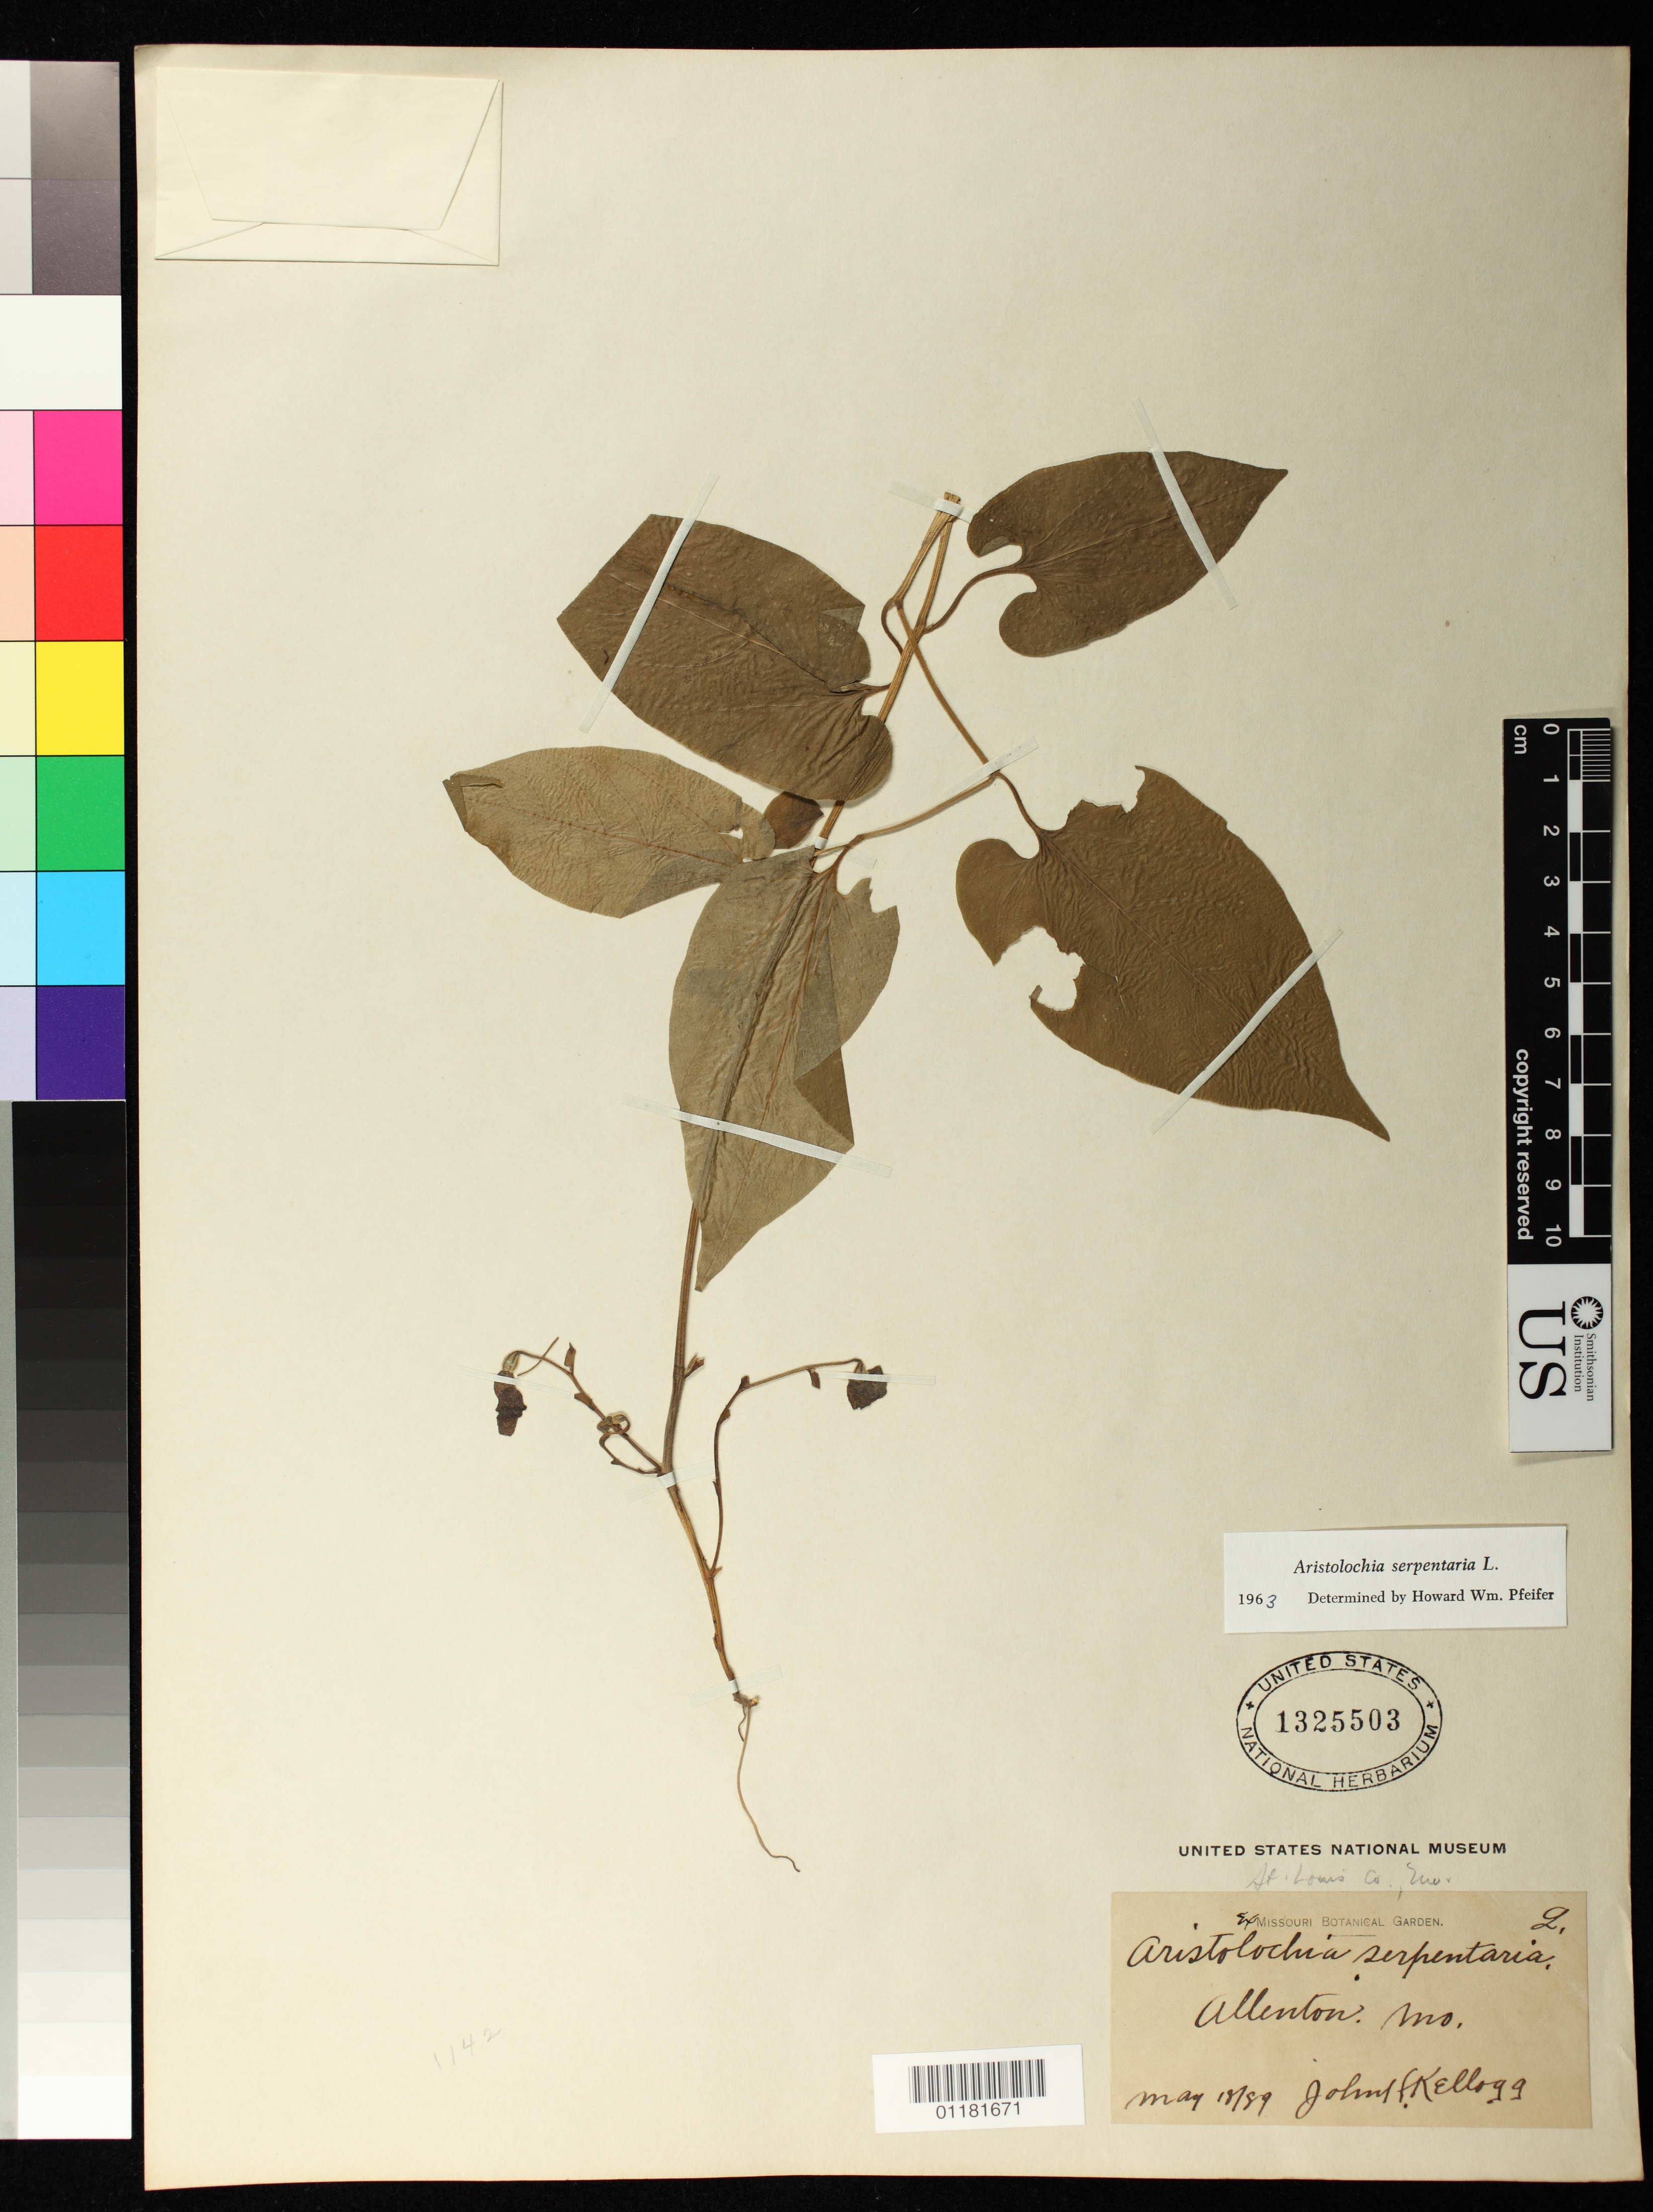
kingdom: Plantae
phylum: Tracheophyta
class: Magnoliopsida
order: Piperales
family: Aristolochiaceae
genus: Aristolochia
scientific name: Aristolochia serpentaria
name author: L.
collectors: J. H. Kellogg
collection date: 1889-05-18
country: United States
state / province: Missouri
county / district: St. Louis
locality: Allenton, St Louis County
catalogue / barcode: US 1325503